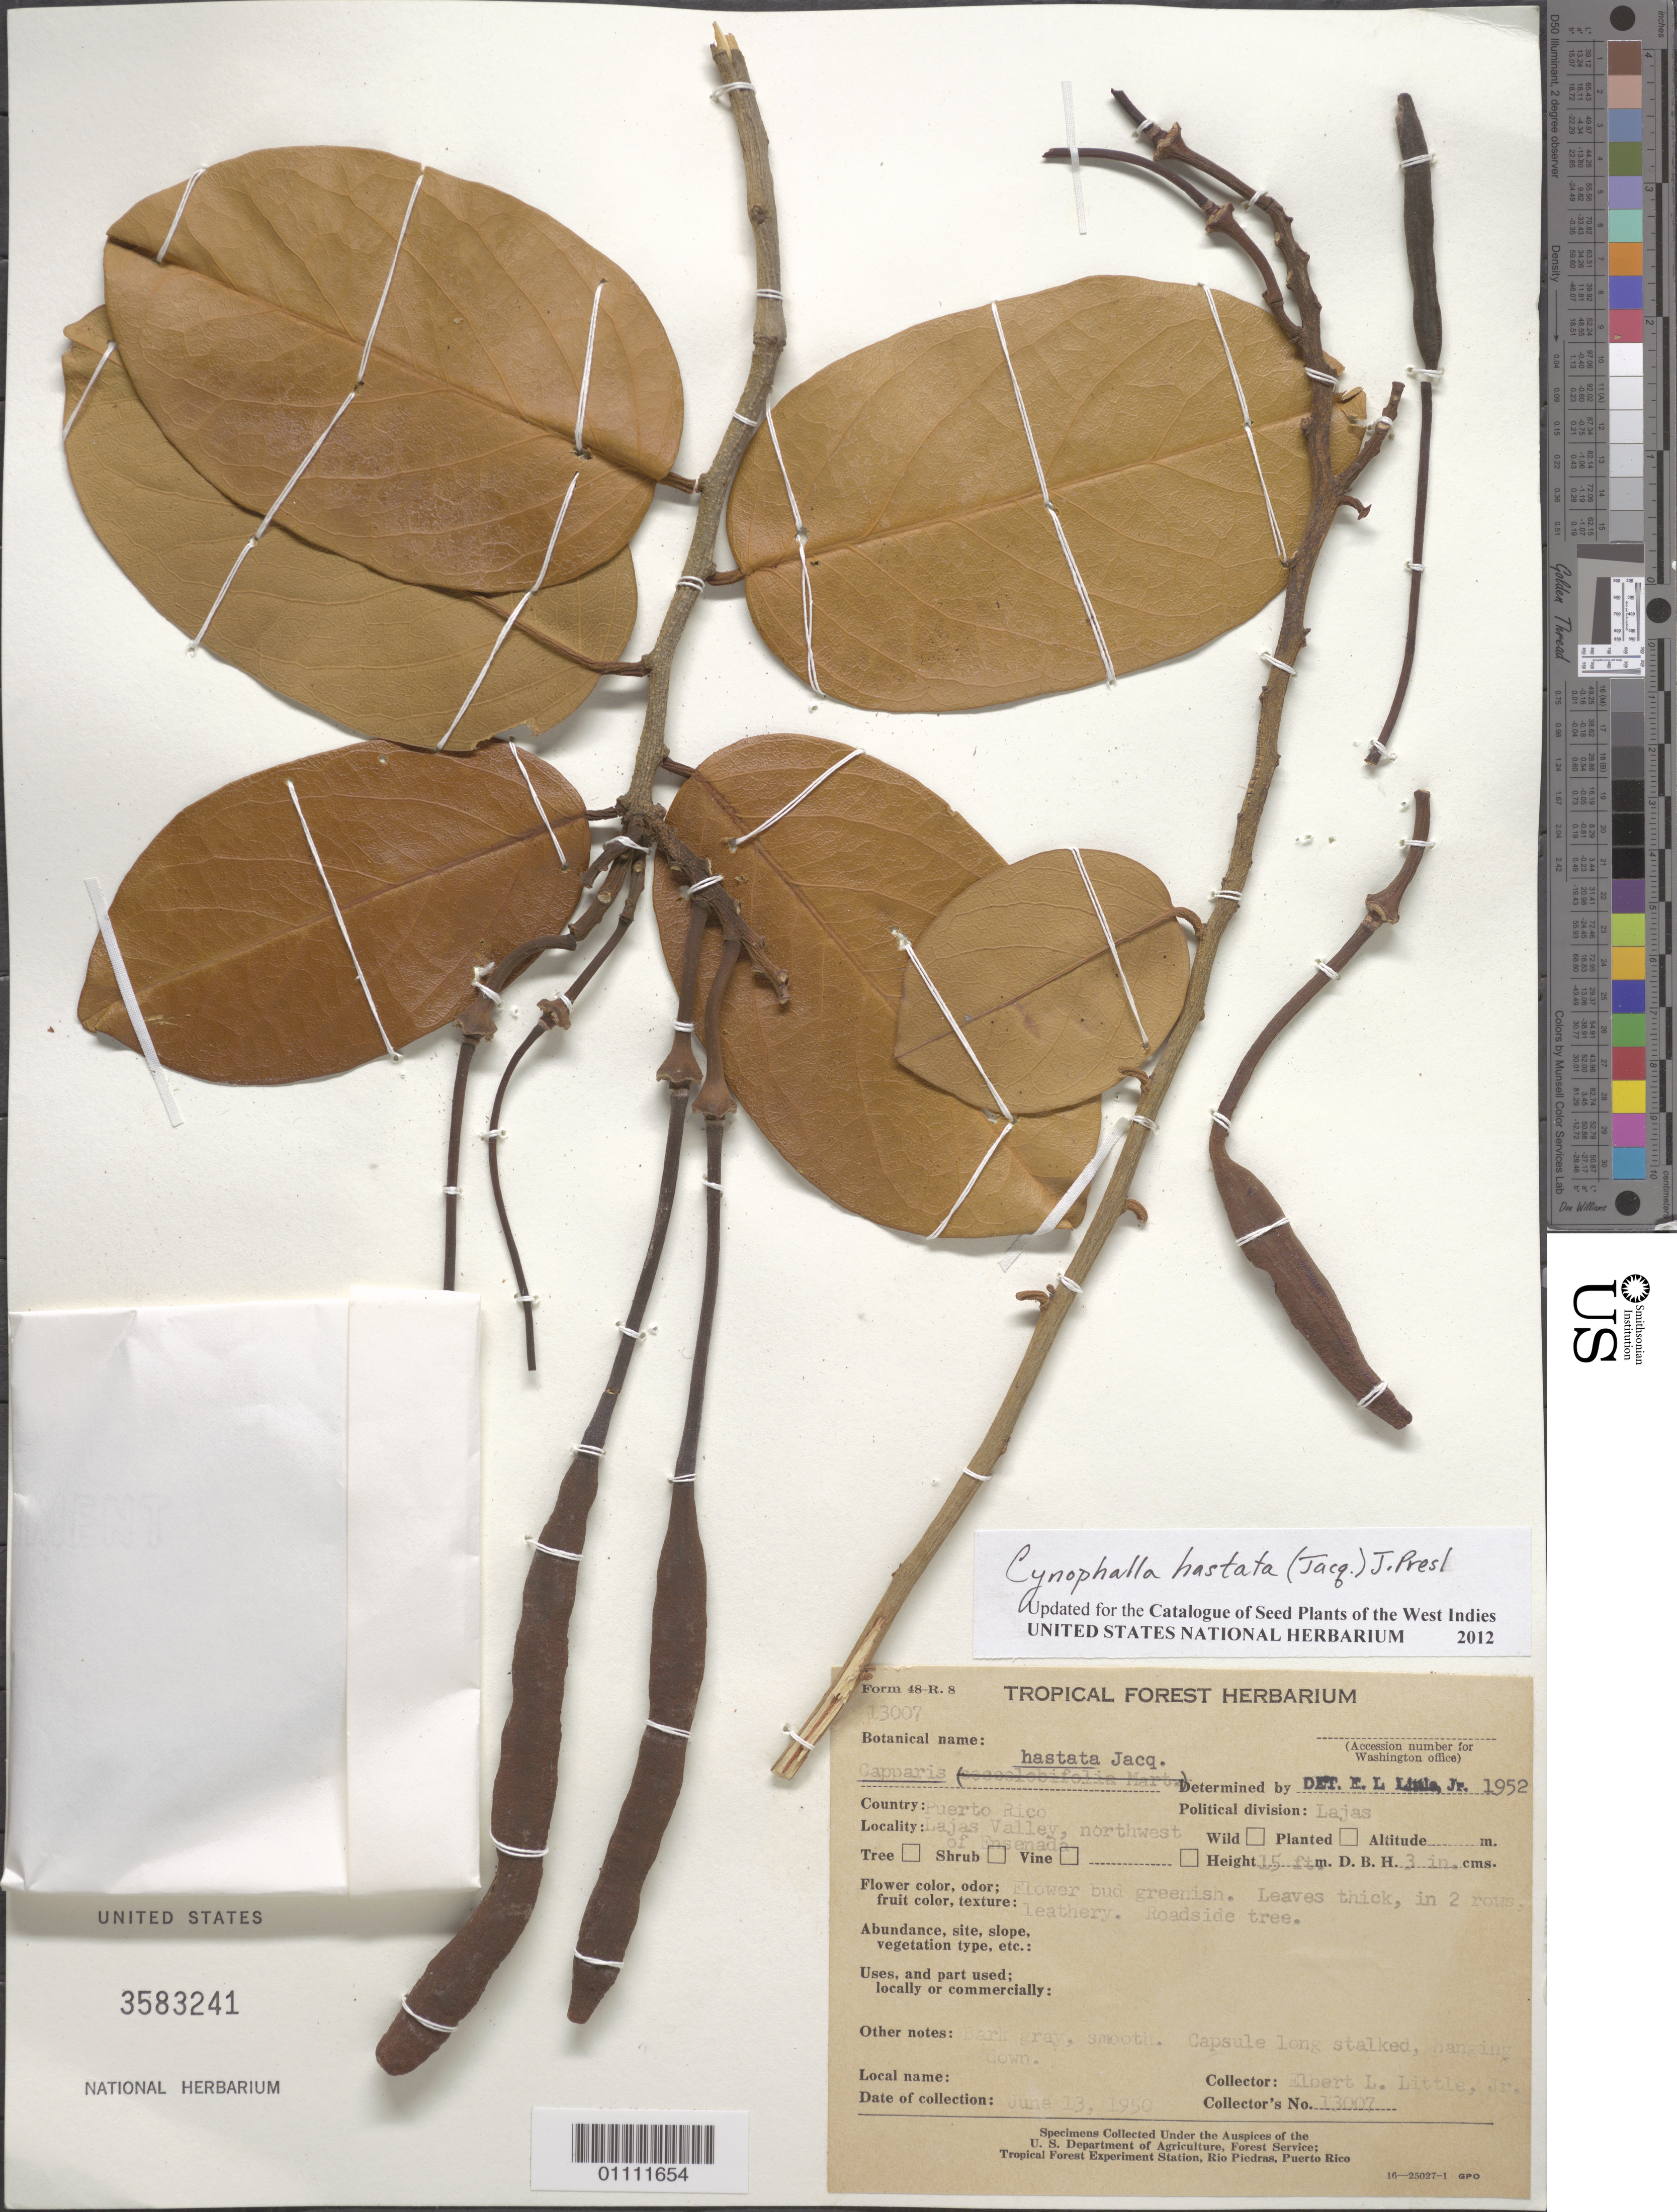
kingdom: Plantae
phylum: Tracheophyta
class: Magnoliopsida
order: Brassicales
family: Capparaceae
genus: Cynophalla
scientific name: Cynophalla hastata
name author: (Jacq.) J. Presl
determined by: Little, Elbert L., Jr., (FSSR), United States Department of Agriculture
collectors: E. L. Little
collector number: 13007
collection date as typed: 13 Jun 1950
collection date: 1950-06-13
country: Puerto Rico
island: Puerto Rico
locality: Lajas Valley, NW of Ensenada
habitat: Roadside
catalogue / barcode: US 3583241